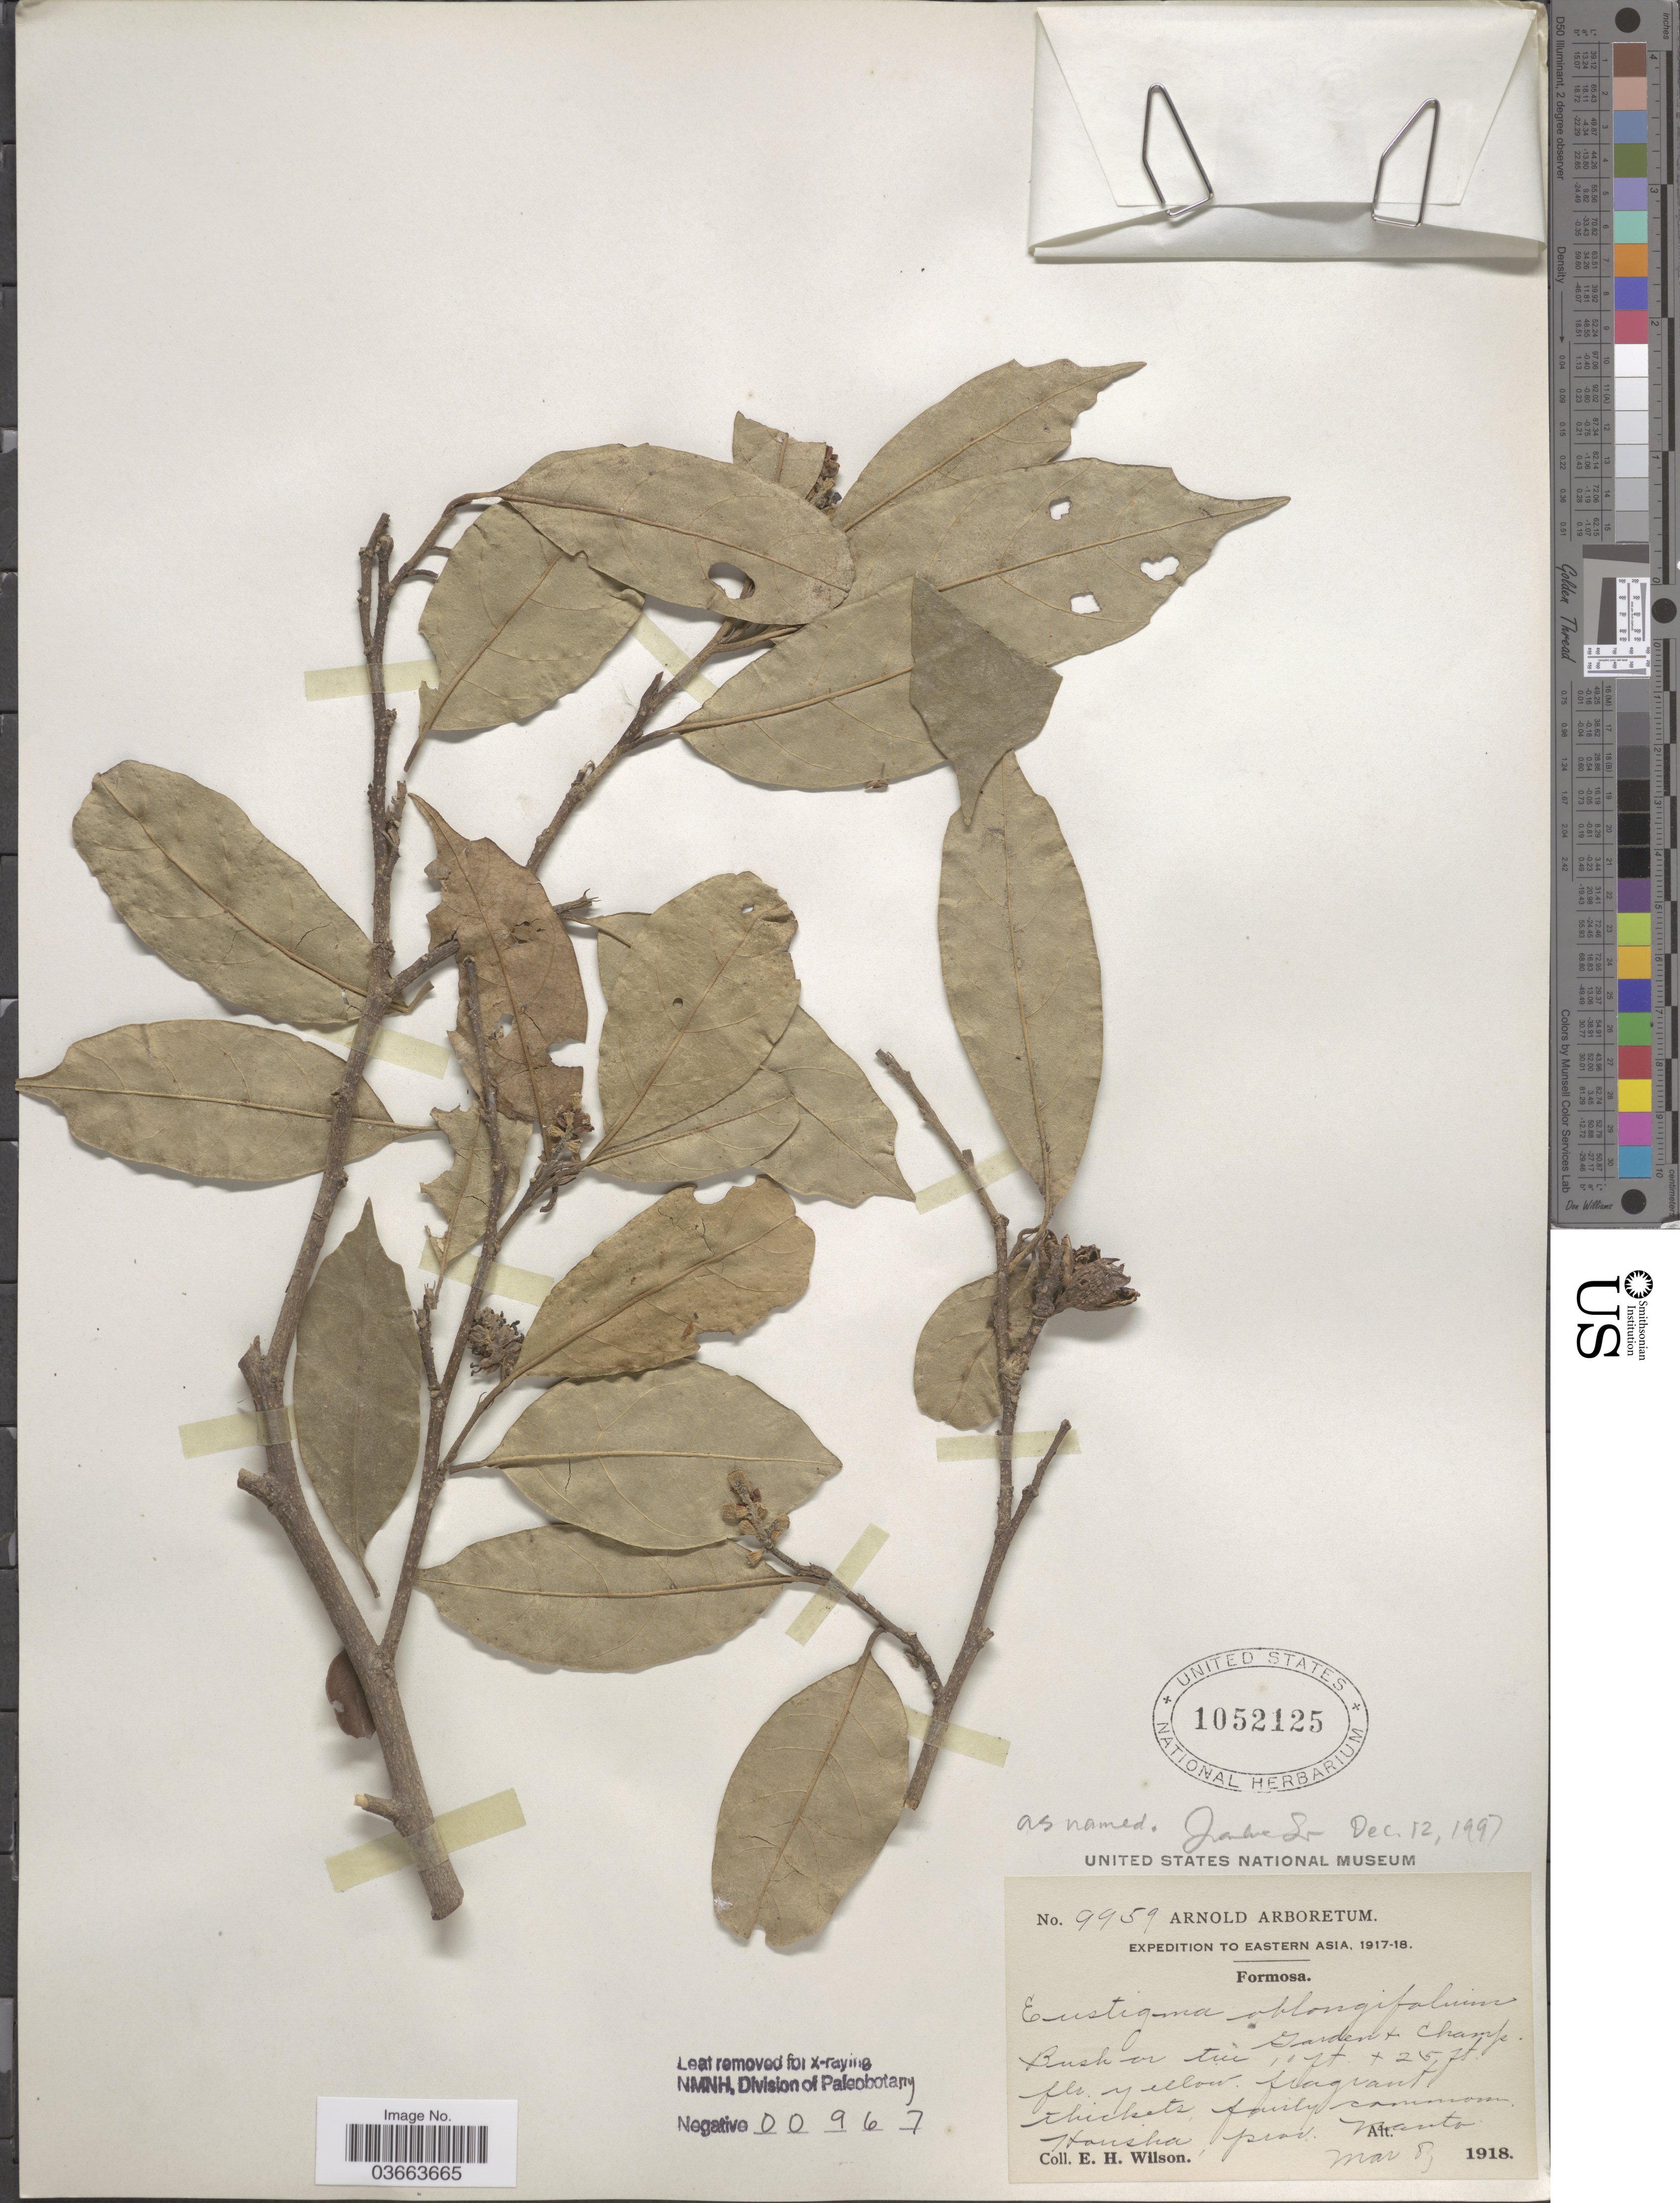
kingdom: Plantae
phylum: Tracheophyta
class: Magnoliopsida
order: Saxifragales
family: Hamamelidaceae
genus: Eustigma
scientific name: Eustigma oblongifolium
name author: Gardner & Champ.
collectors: E. Wilson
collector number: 9959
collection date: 1918-03-08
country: Taiwan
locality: Formosa. Hansha, prov. Nanto.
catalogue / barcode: US 1052125